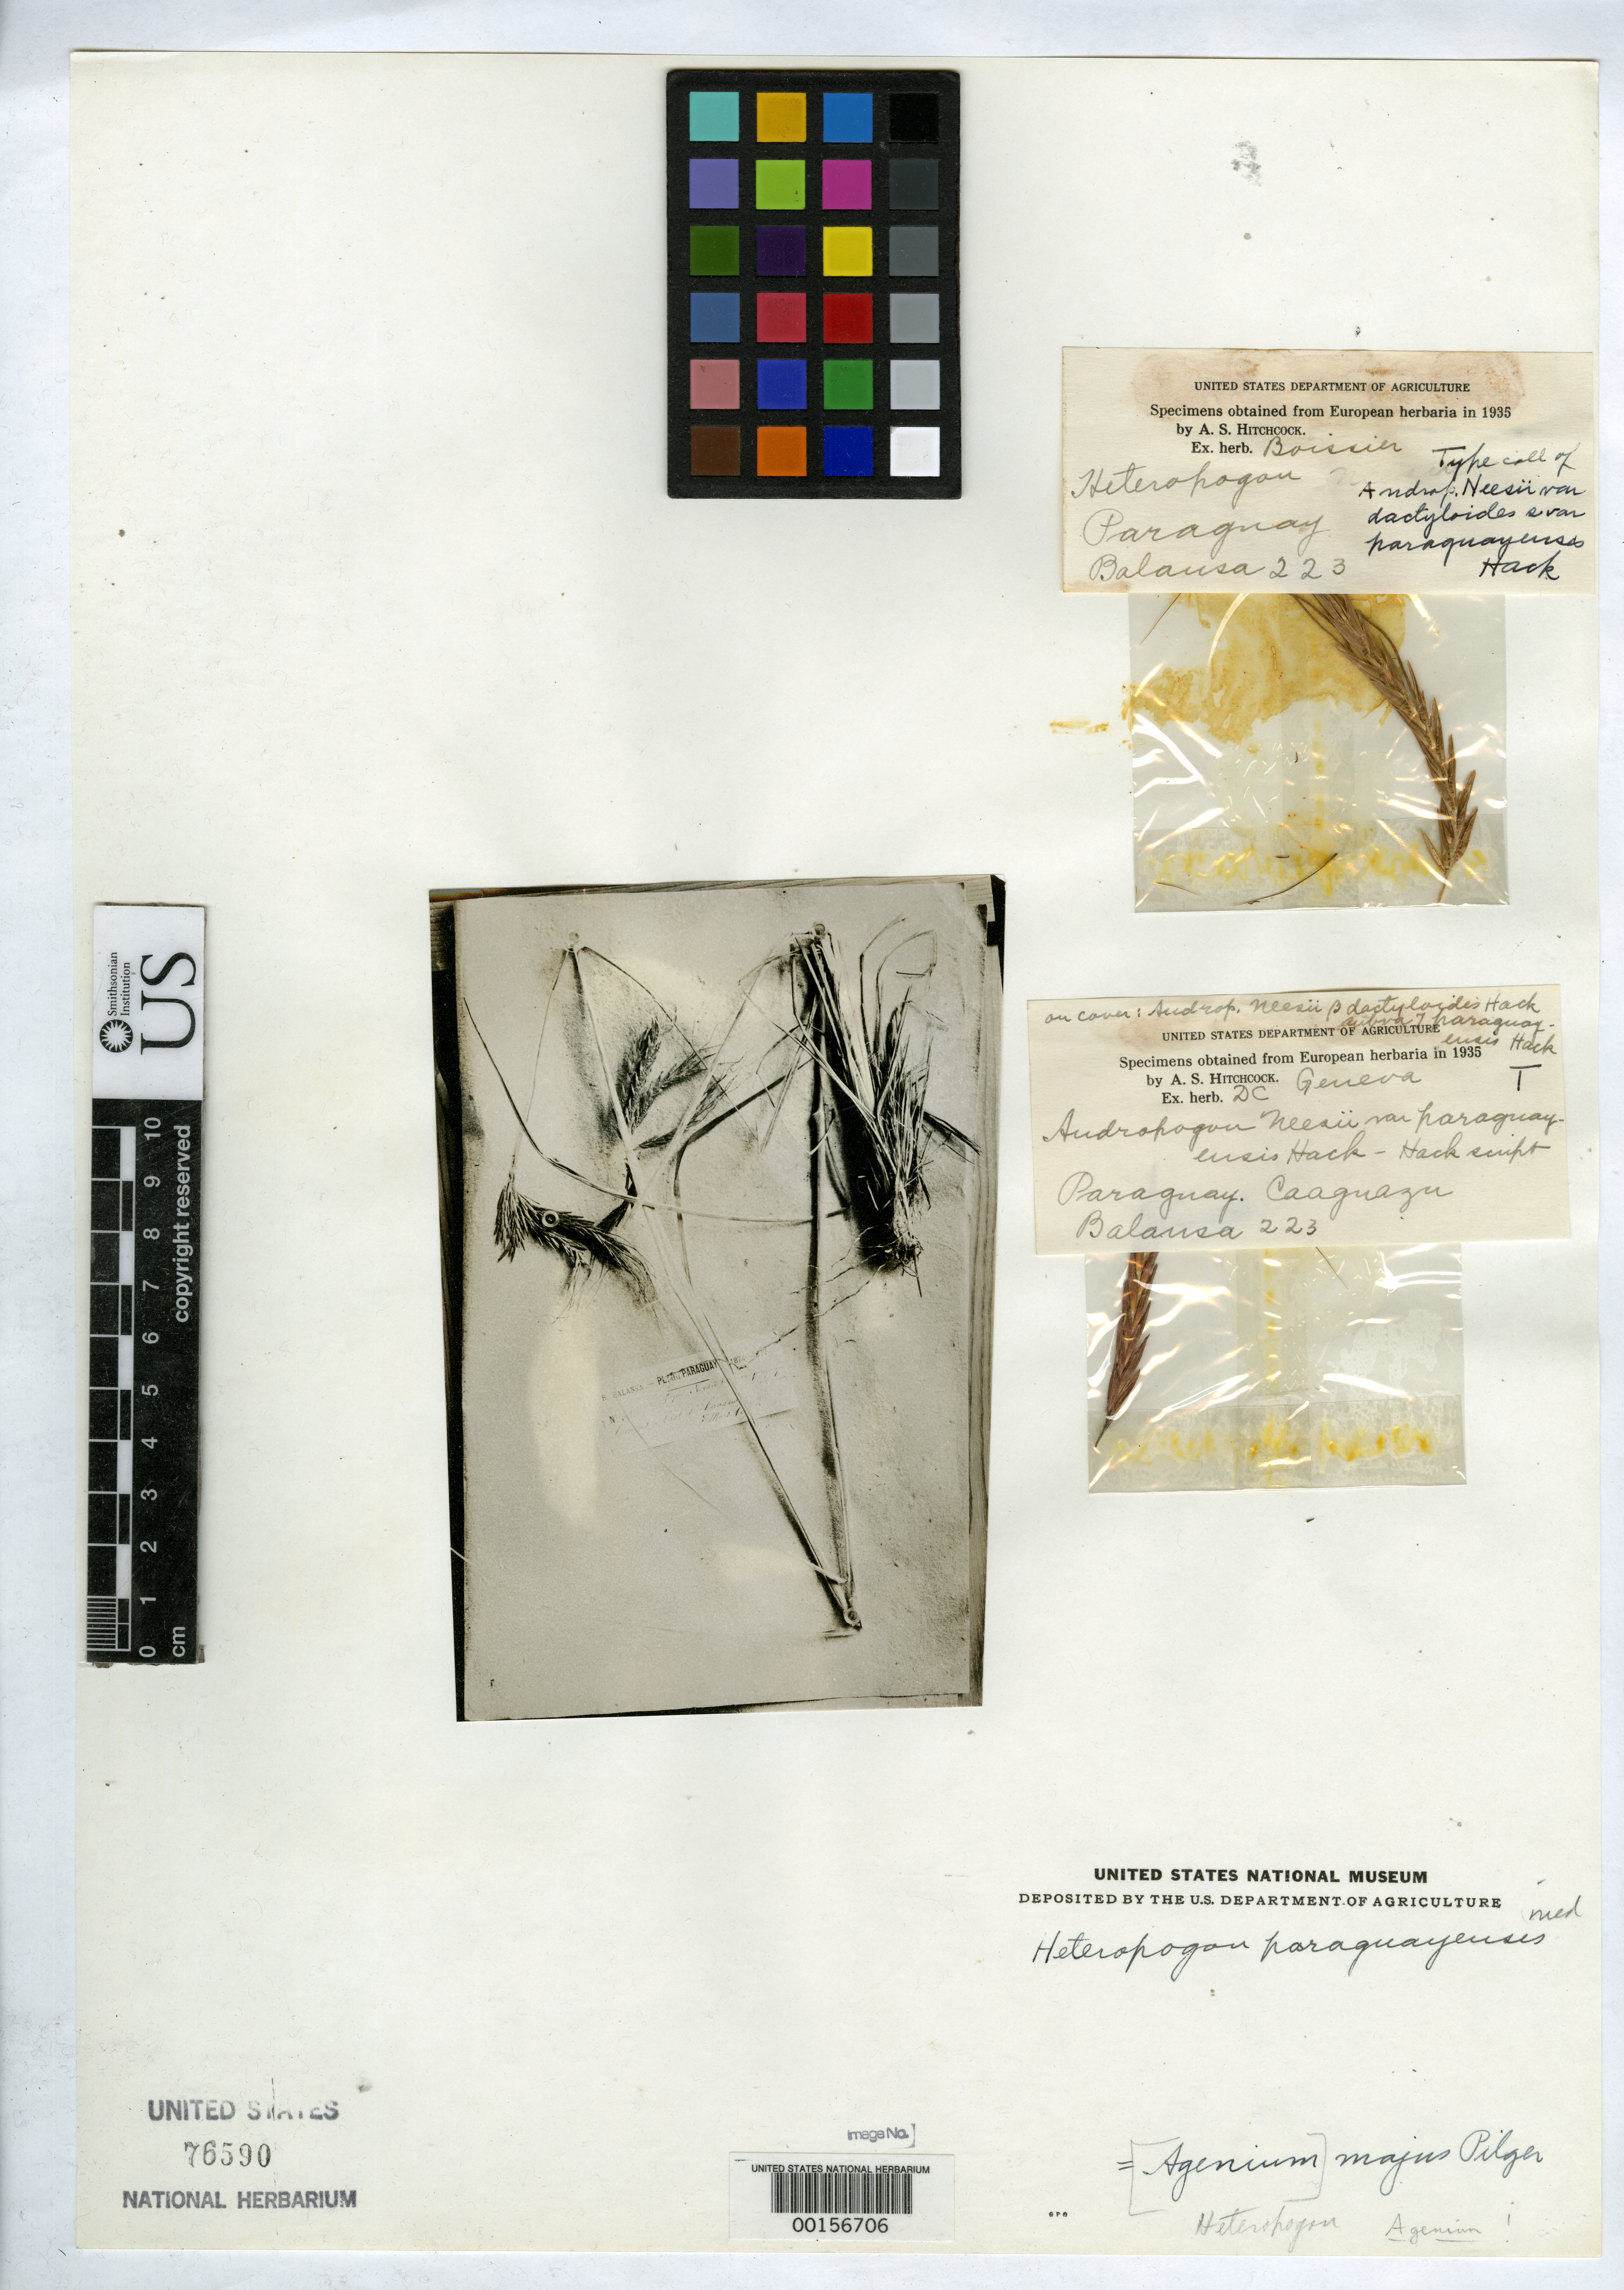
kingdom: Plantae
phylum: Tracheophyta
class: Liliopsida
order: Poales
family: Poaceae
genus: Andropogon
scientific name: Andropogon neesii subvar. paraguayensis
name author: Hack. in A. DC.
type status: Type Fragment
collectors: B. Balansa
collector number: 223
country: Paraguay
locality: Caaguazu.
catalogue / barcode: US 76590